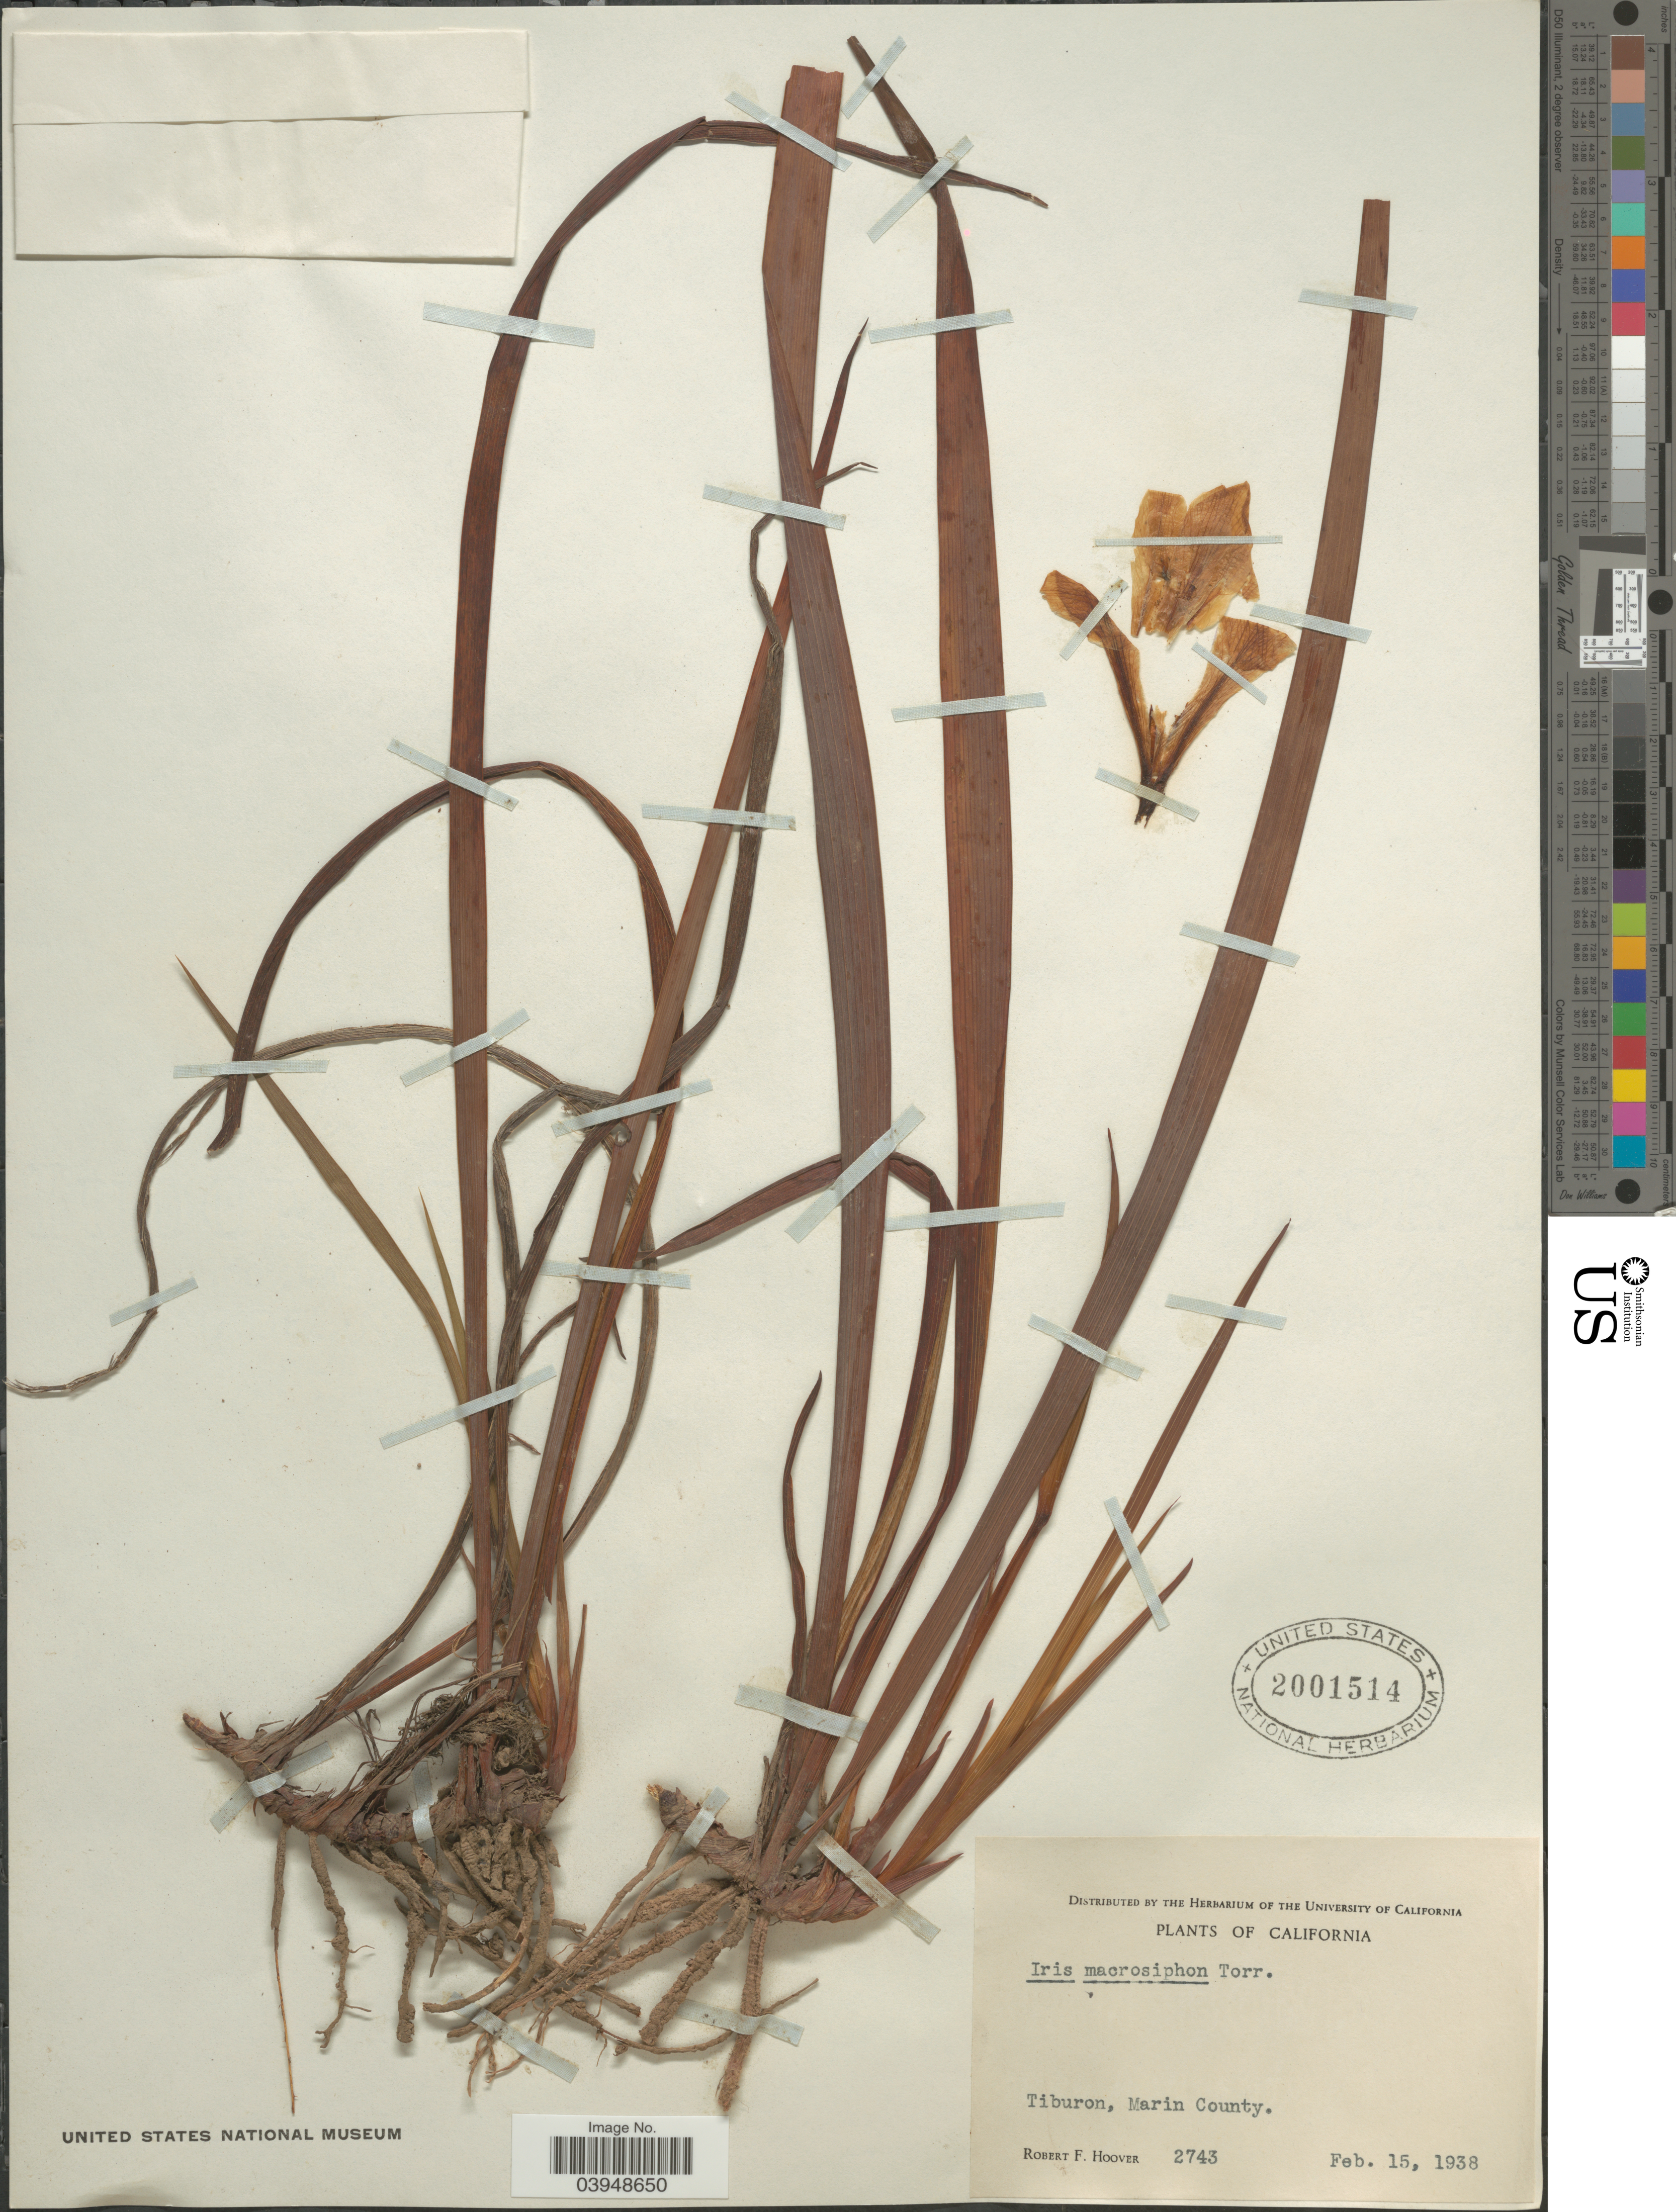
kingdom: Plantae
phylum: Tracheophyta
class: Liliopsida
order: Asparagales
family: Iridaceae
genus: Iris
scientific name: Iris macrosiphon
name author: Torr.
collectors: R. F. Hoover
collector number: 2743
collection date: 1938-02-15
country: United States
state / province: California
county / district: Marin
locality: Tiburon, Marin County.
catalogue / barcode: US 2001514